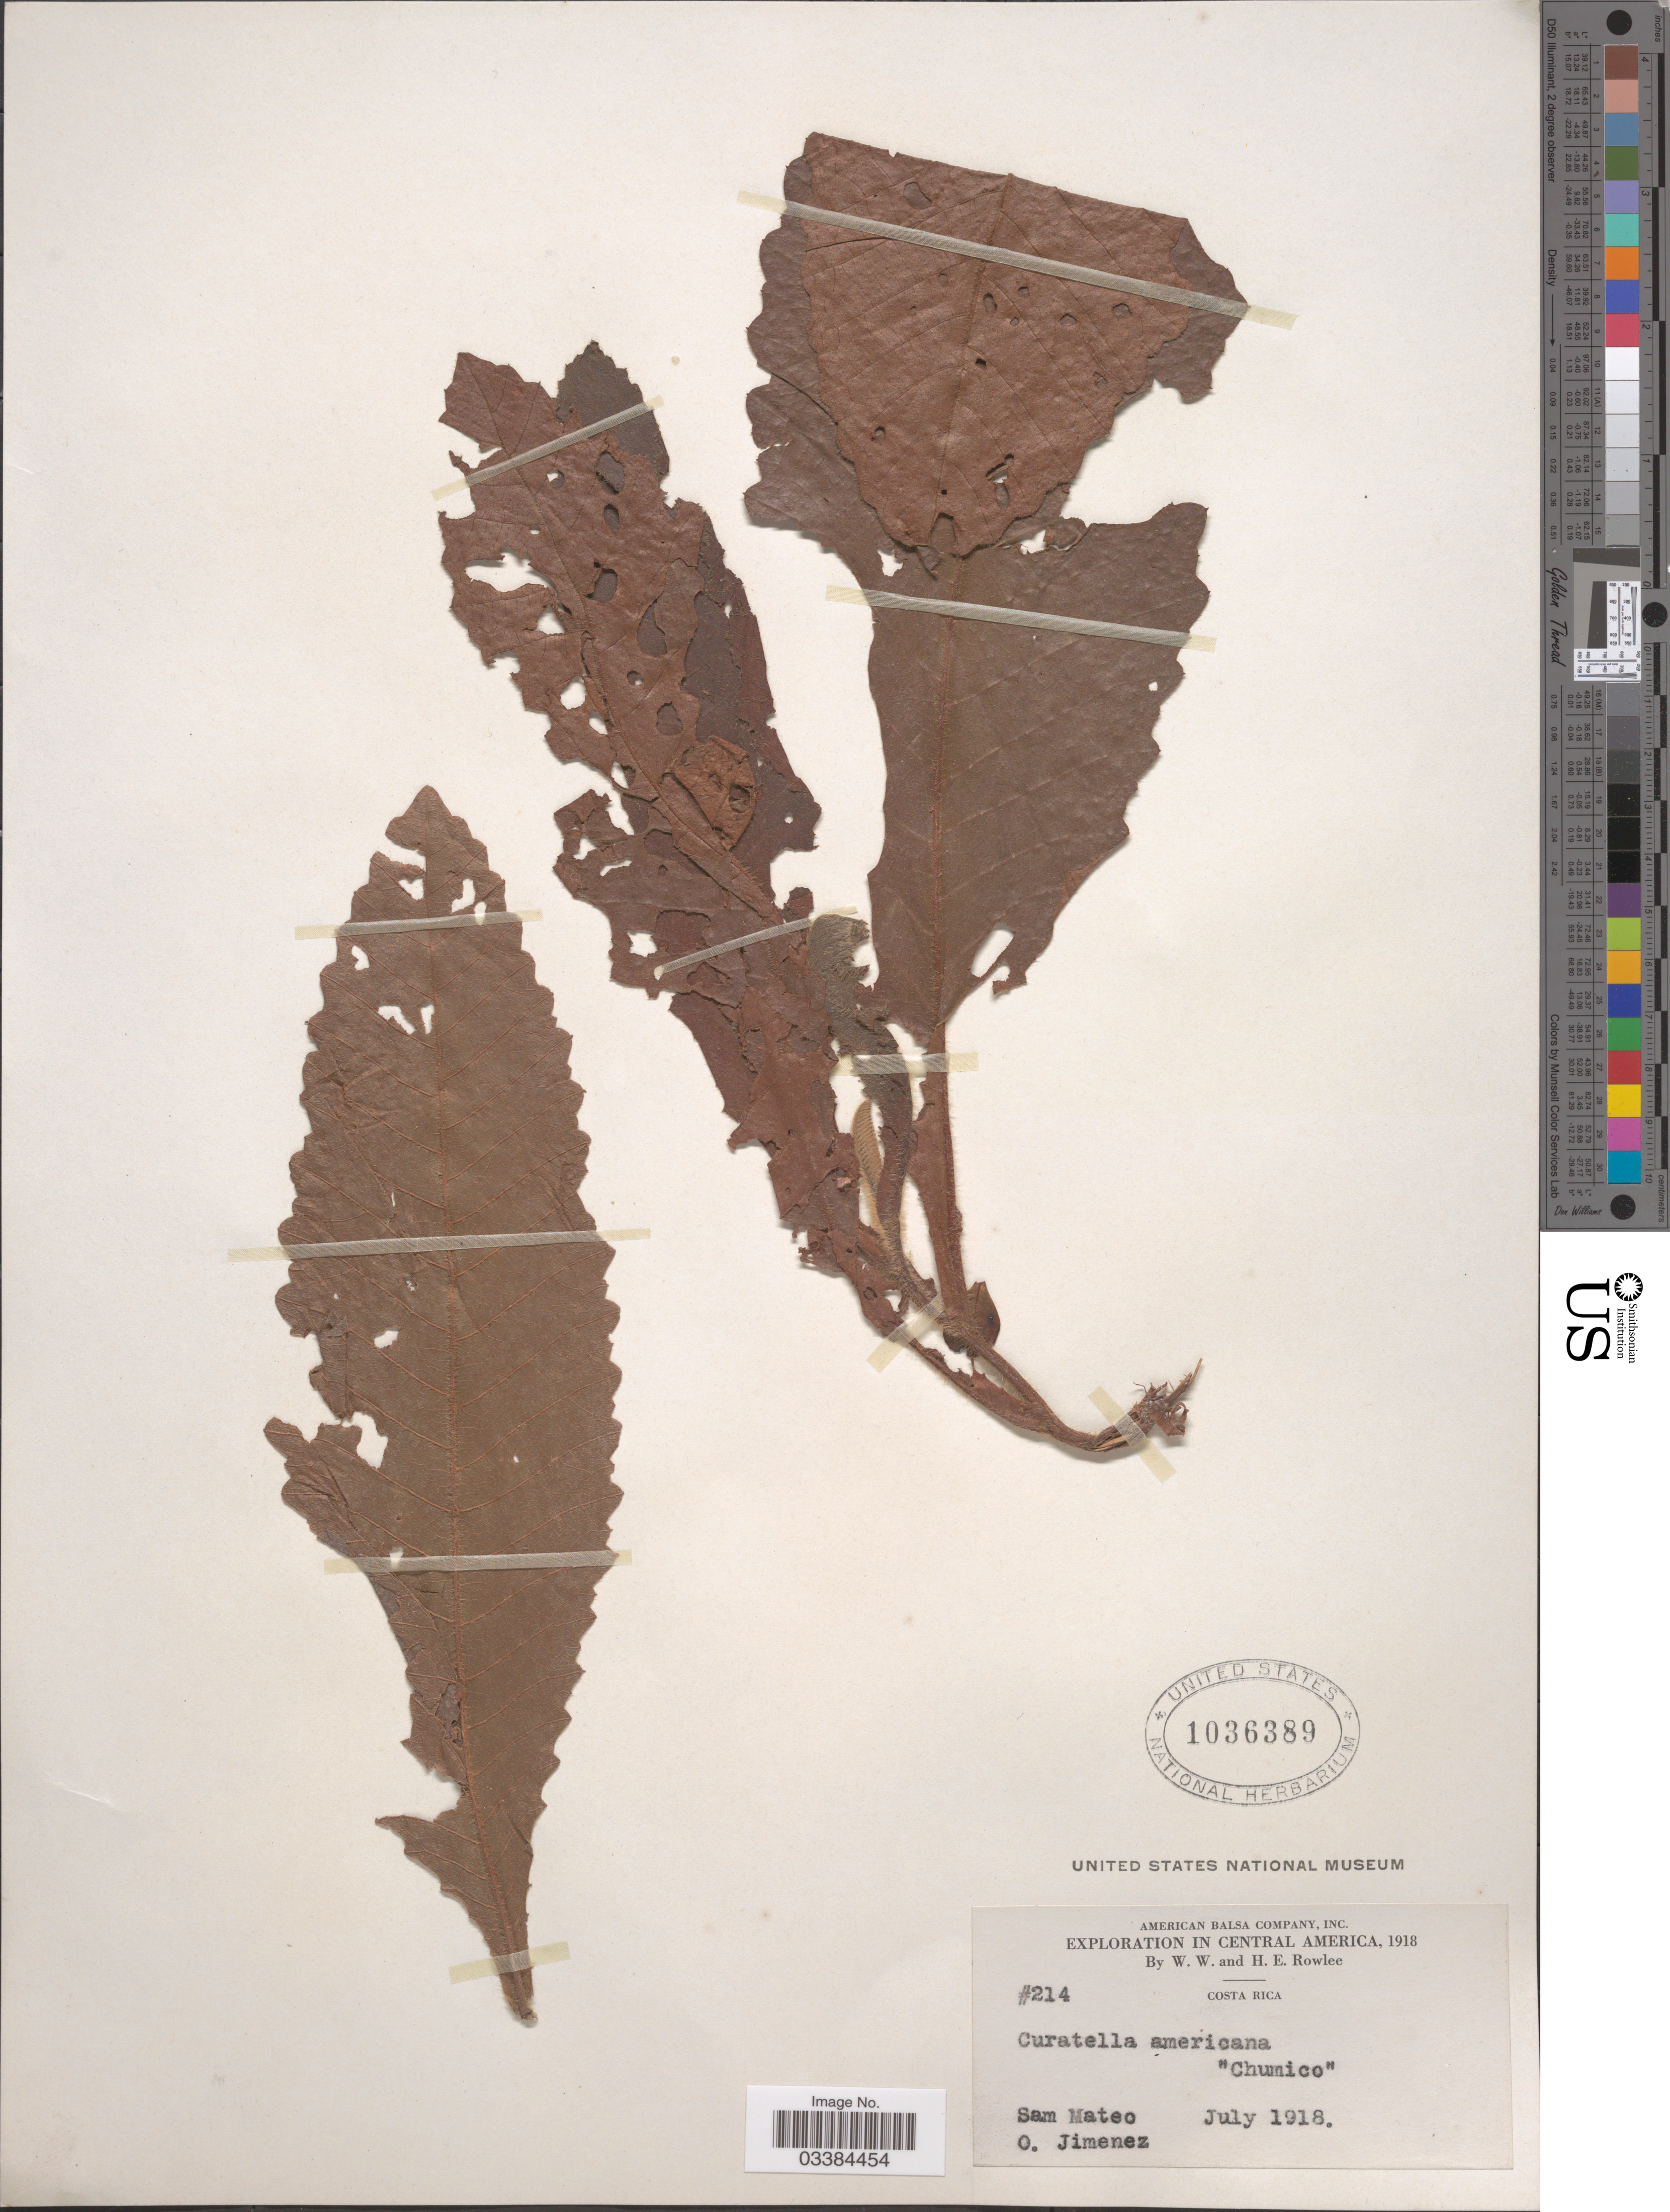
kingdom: Plantae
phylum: Tracheophyta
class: Magnoliopsida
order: Dilleniales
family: Dilleniaceae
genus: Curatella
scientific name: Curatella americana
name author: L.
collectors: O. Jiménez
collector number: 214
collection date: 1918-07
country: Costa Rica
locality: Sam Mateo.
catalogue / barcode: US 1036389